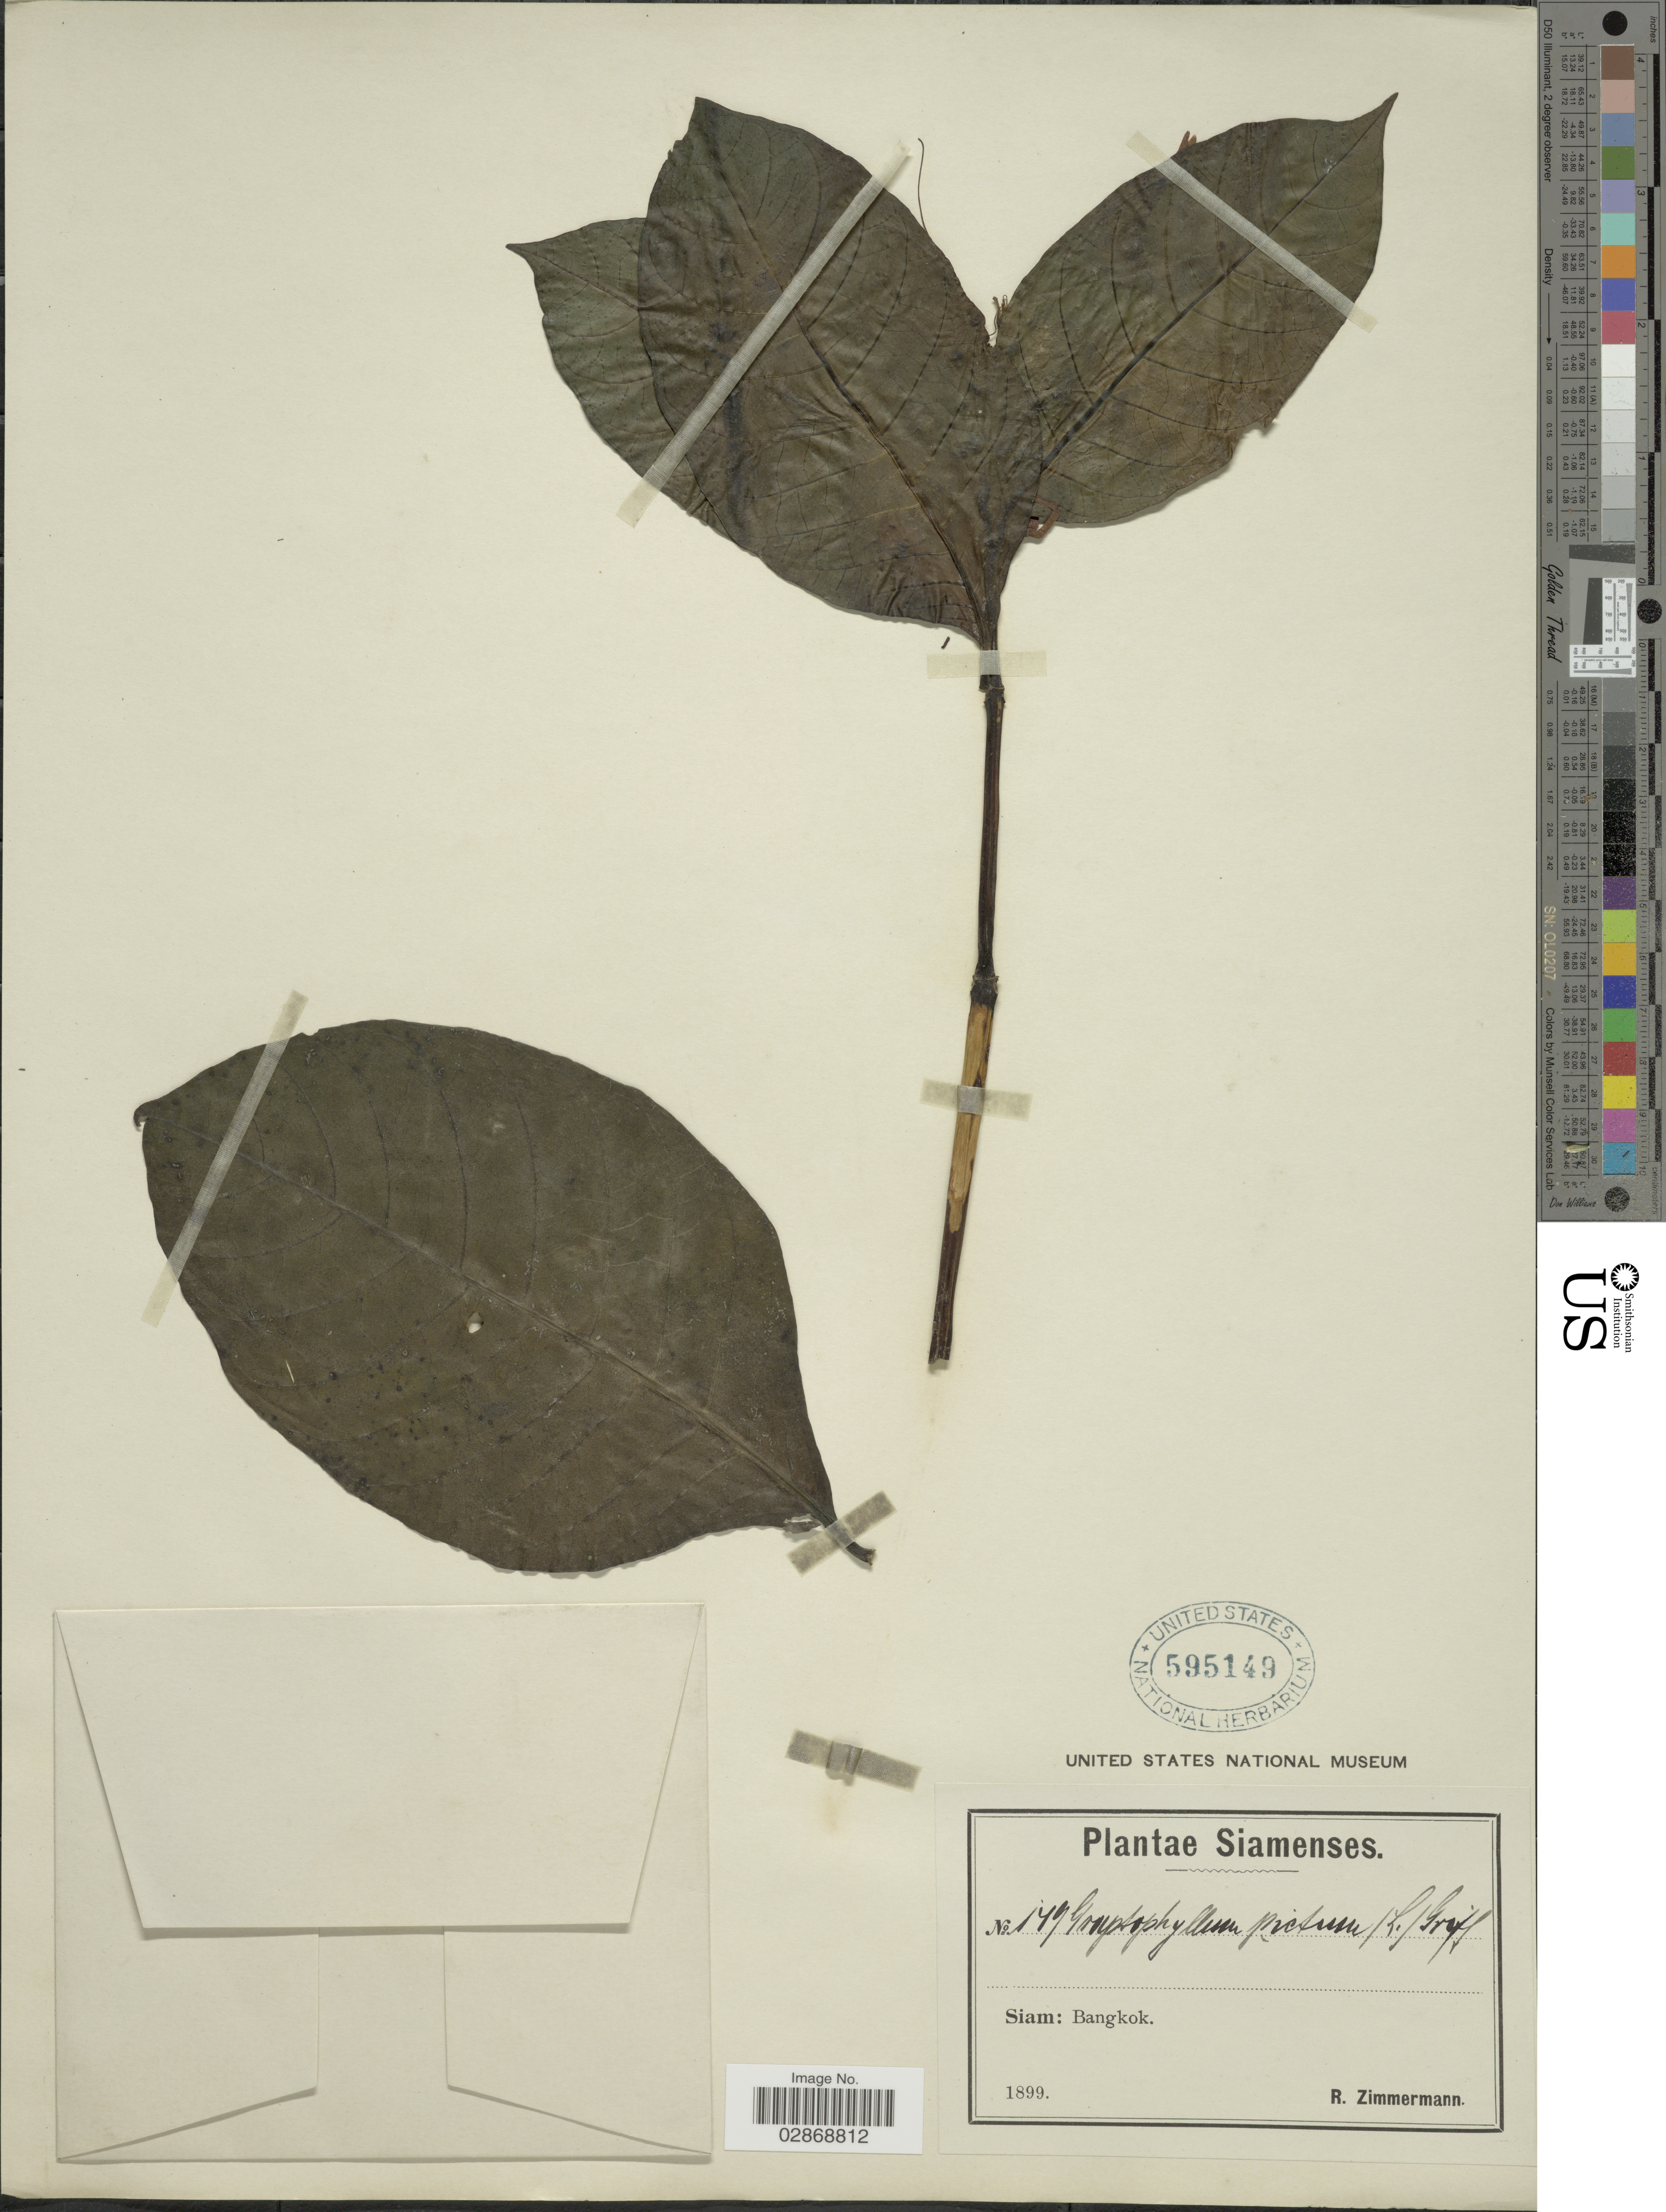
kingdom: Plantae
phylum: Tracheophyta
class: Magnoliopsida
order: Lamiales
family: Acanthaceae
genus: Graptophyllum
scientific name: Graptophyllum sp.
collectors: R. Zimmermann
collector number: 179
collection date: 1899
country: Thailand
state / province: Bangkok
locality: Siam.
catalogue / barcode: US 595149